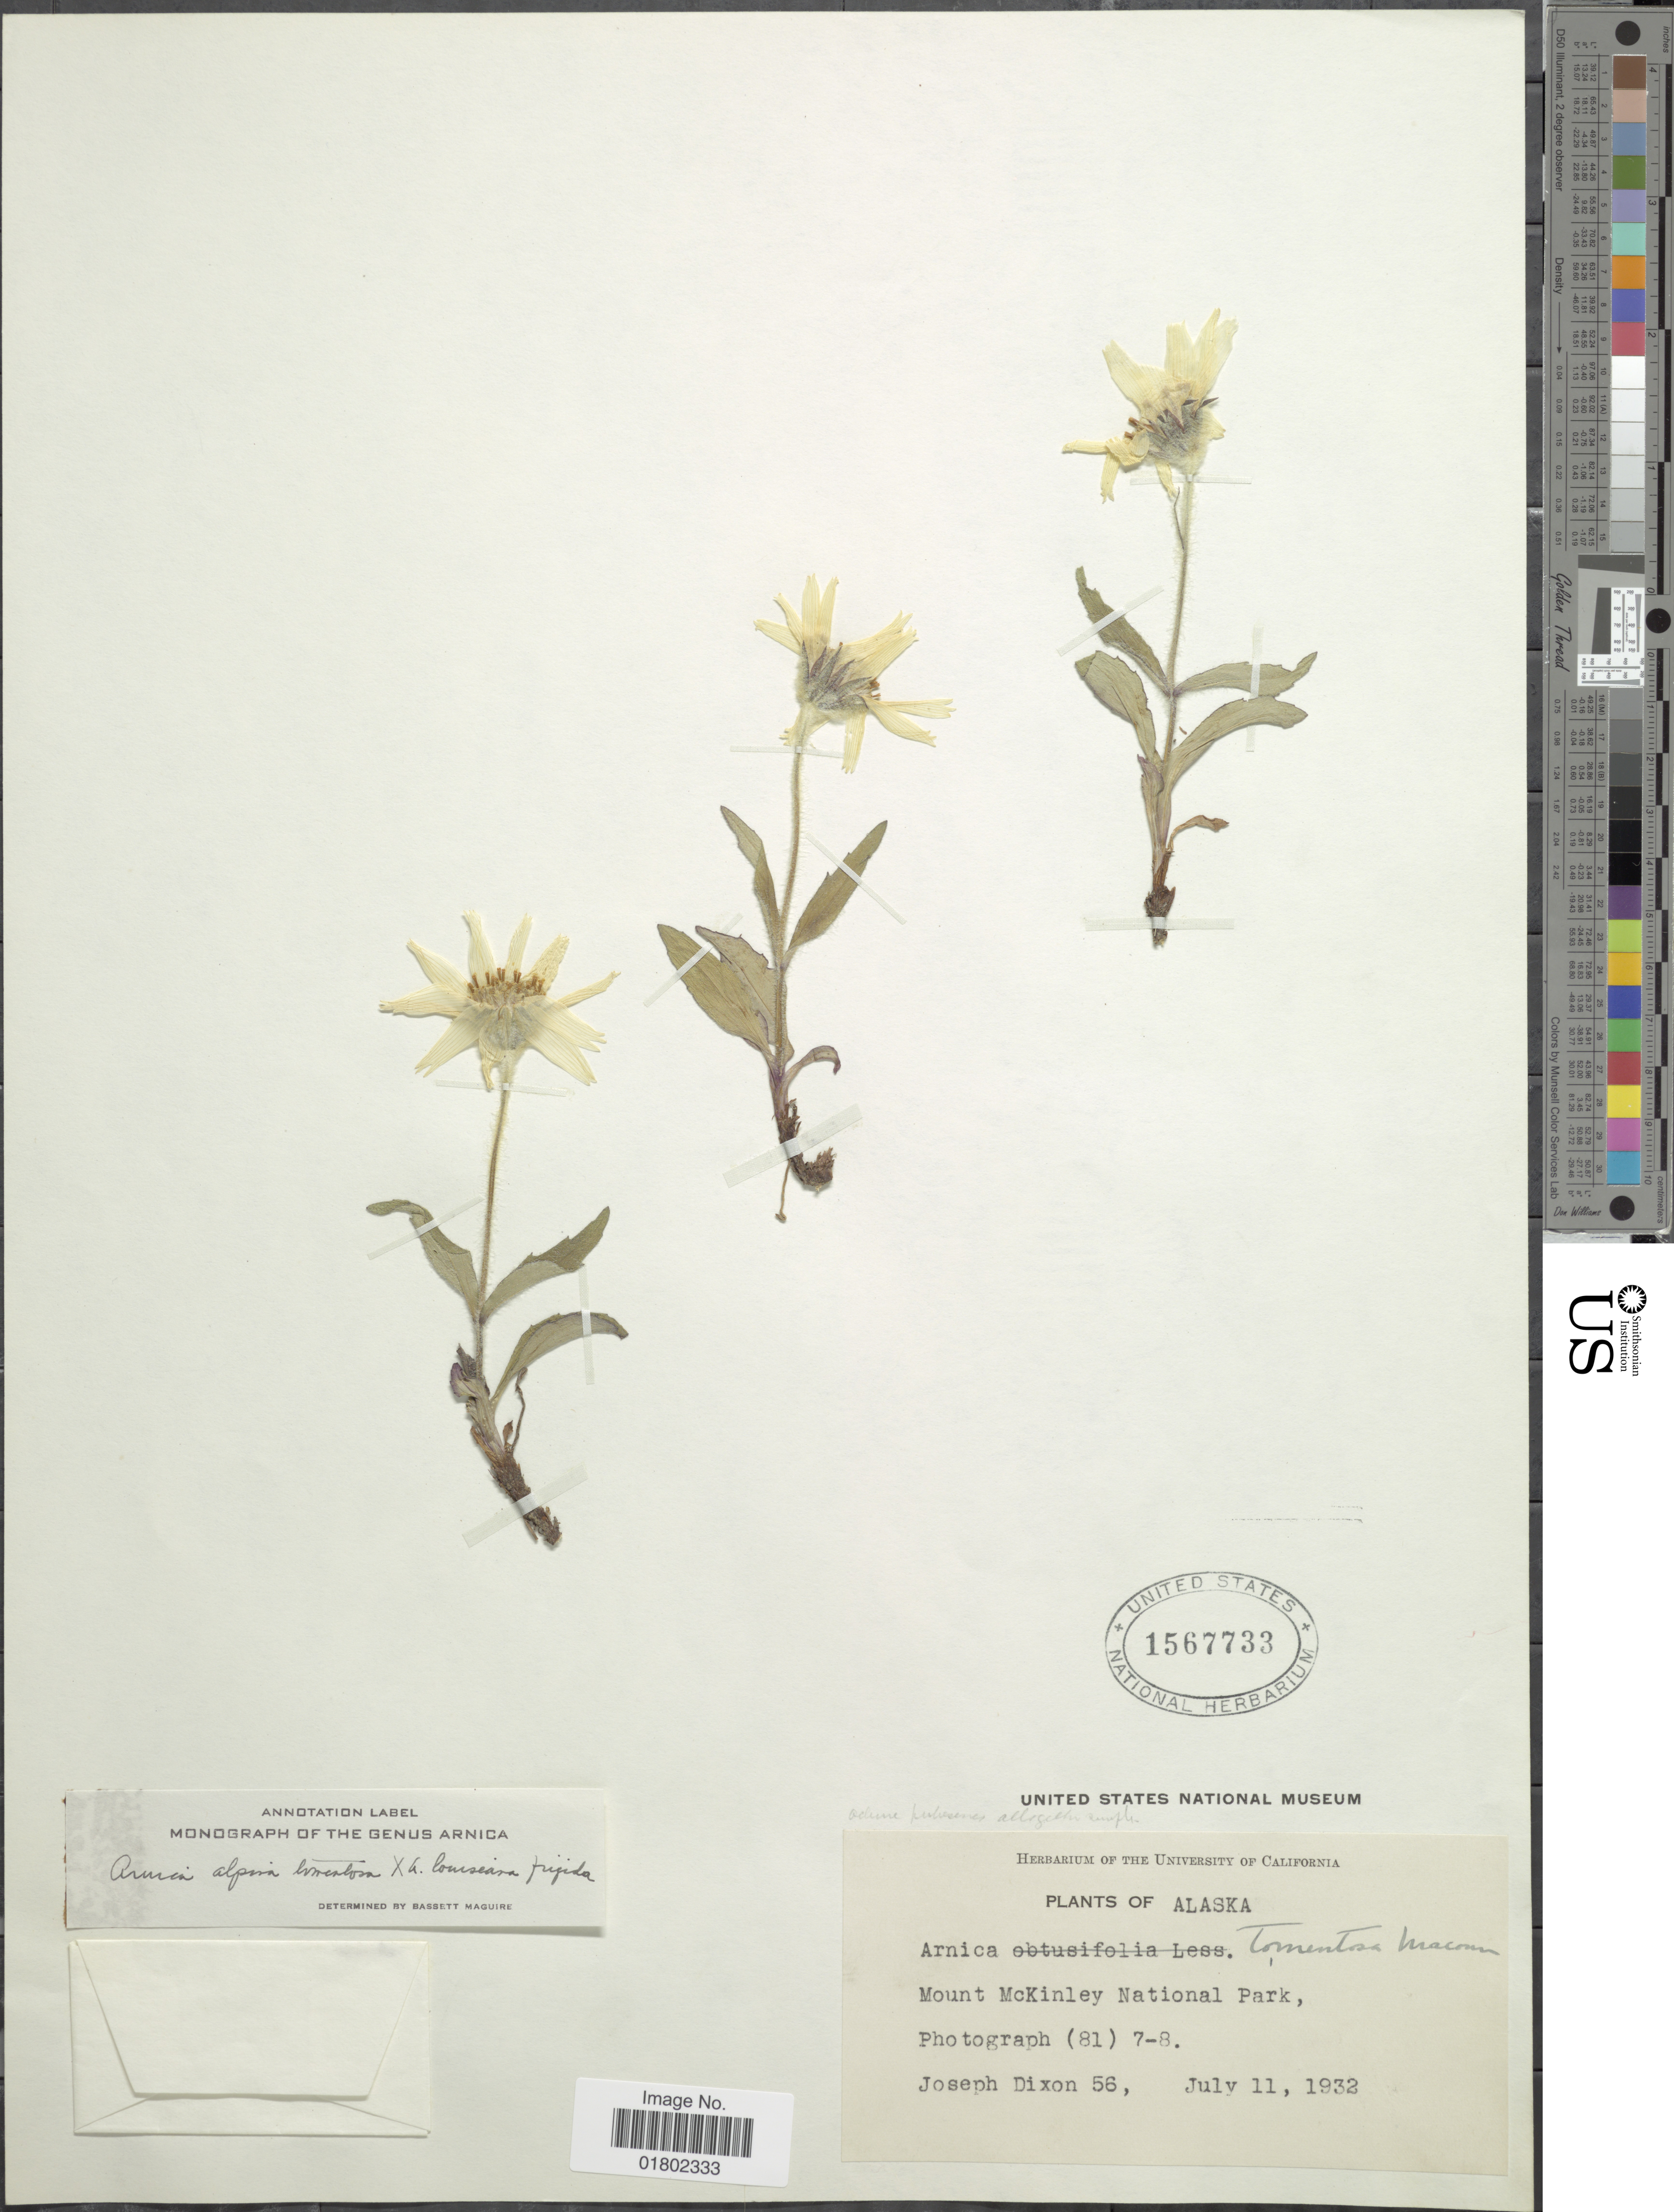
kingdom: Plantae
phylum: Tracheophyta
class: Magnoliopsida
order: Asterales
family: Asteraceae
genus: Arnica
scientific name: Arnica alpina subsp. tomentosa x Indet. sp.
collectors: J. Dixon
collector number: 56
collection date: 1932-07-11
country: United States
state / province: Alaska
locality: Mount McKinley National Park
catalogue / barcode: US 1567733